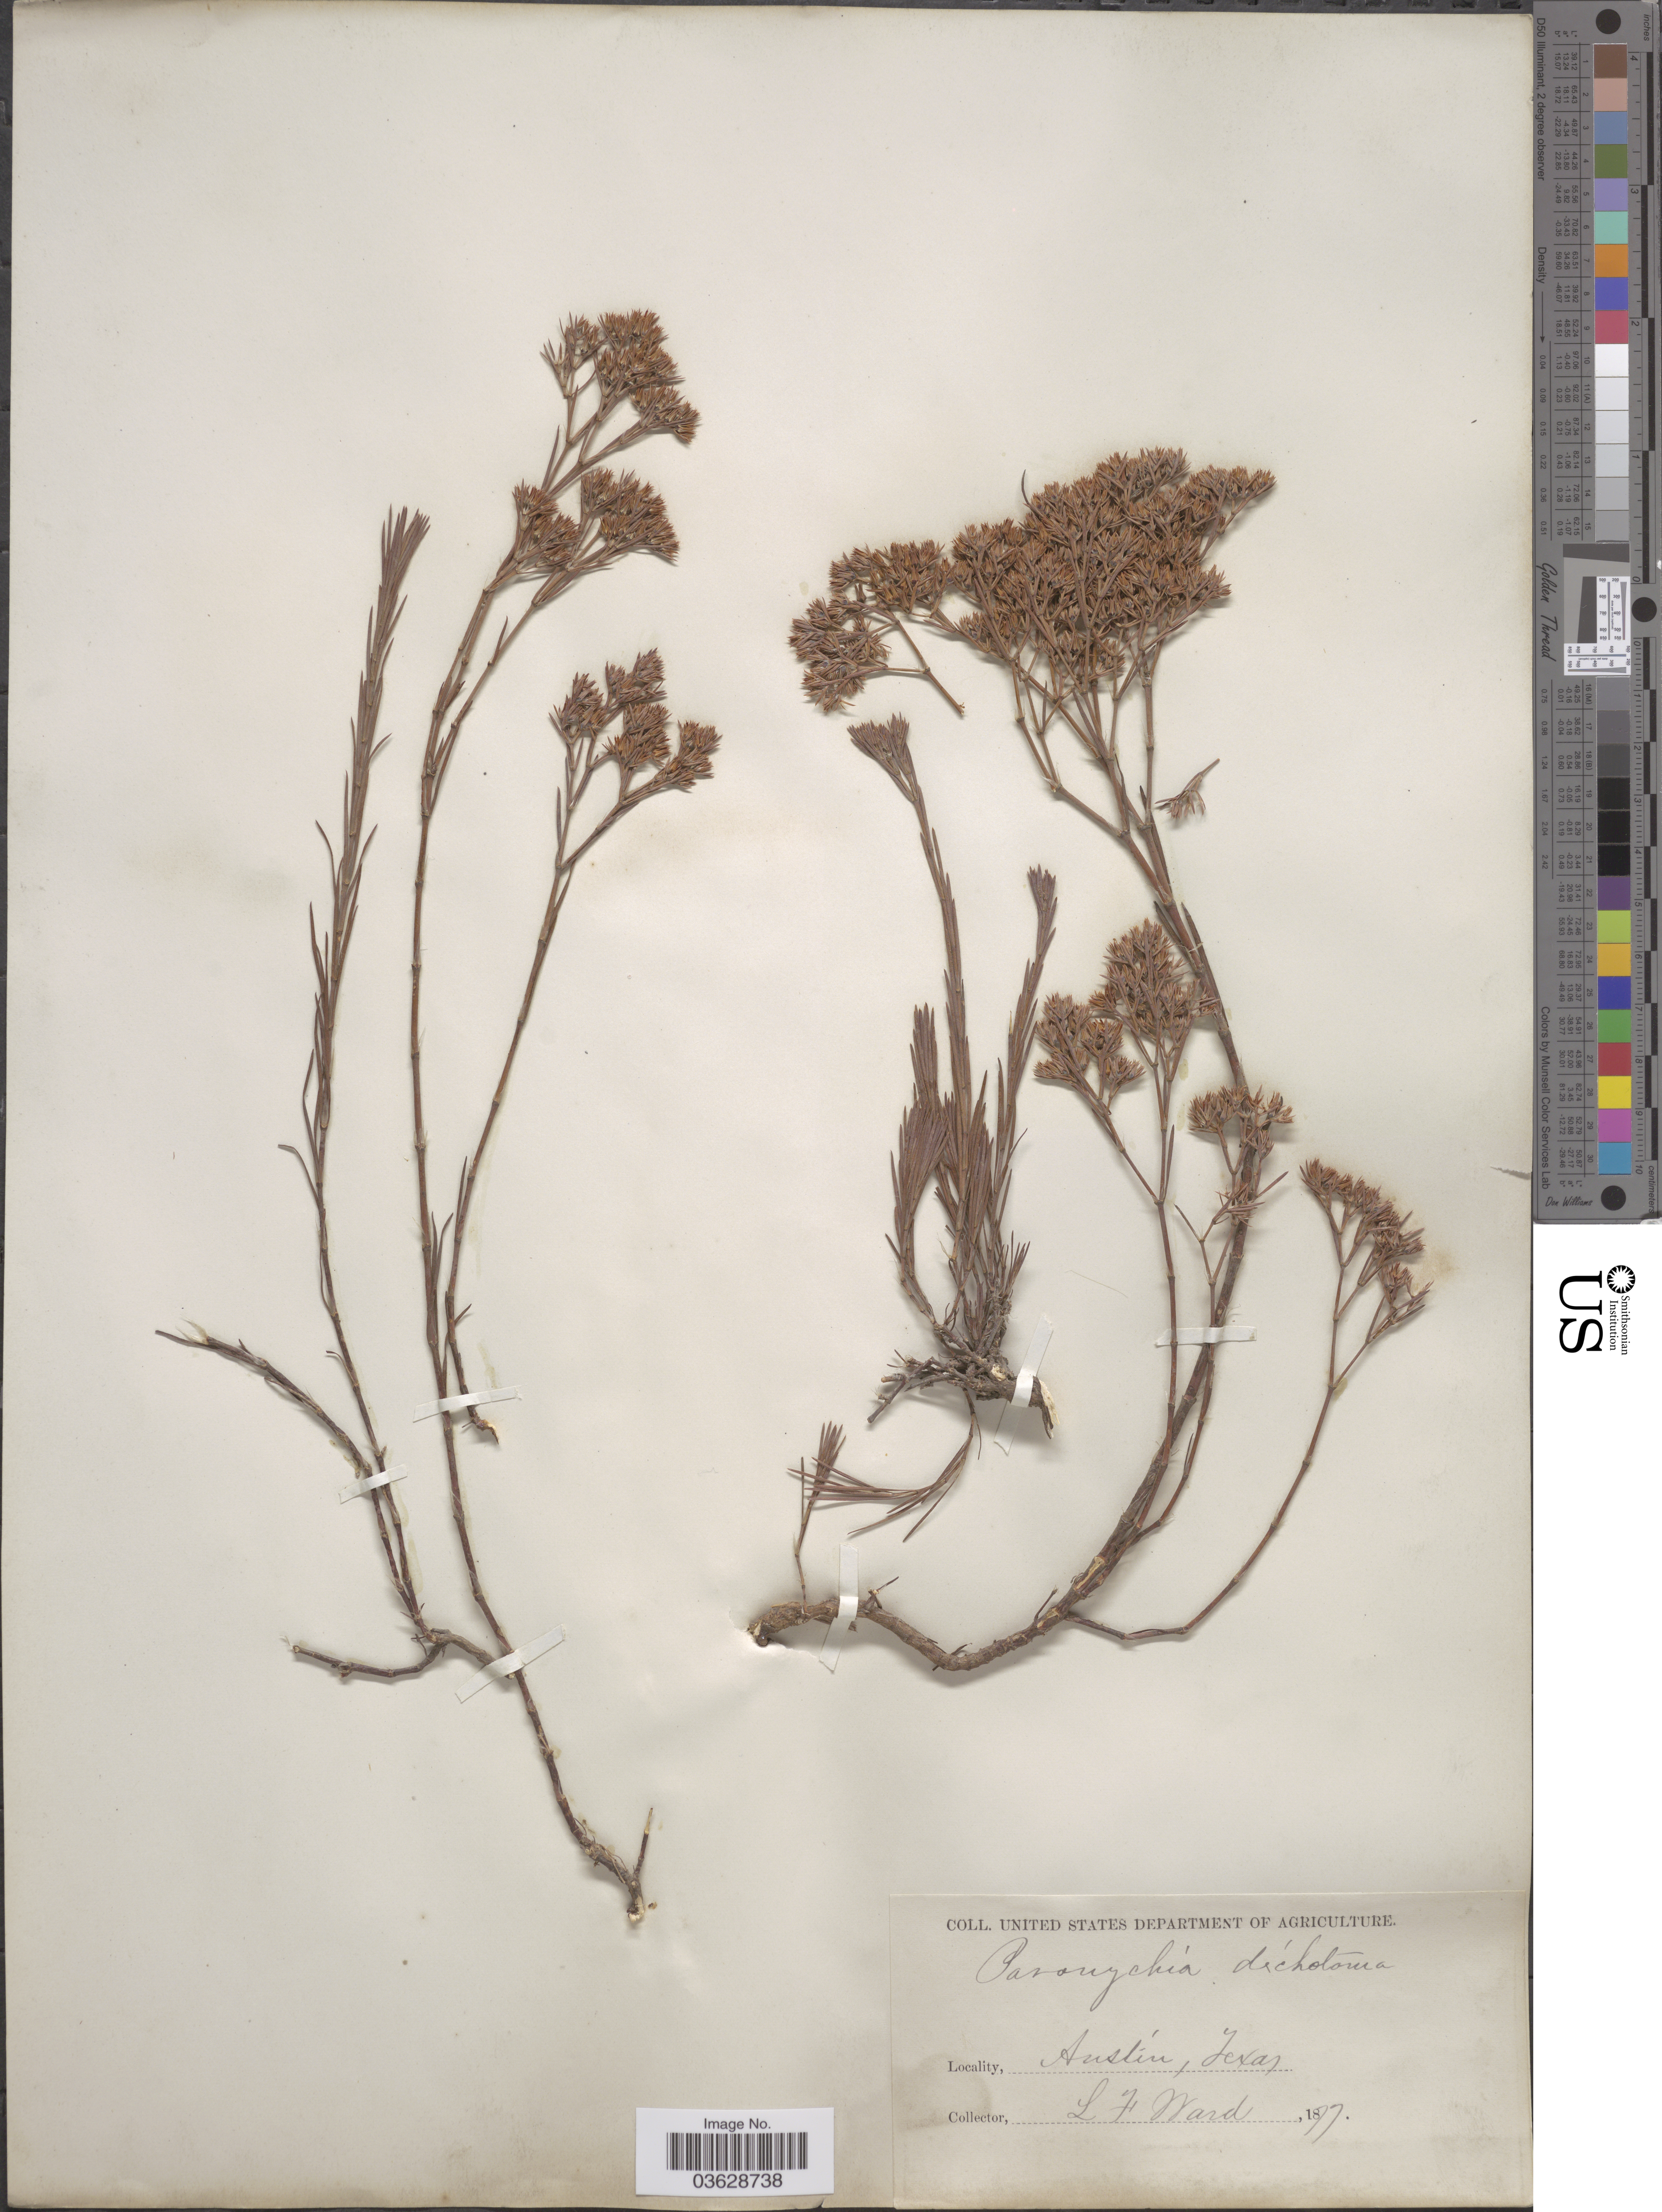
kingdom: Plantae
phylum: Tracheophyta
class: Magnoliopsida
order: Caryophyllales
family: Caryophyllaceae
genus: Paronychia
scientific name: Paronychia virginica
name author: Spreng.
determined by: Strong, Mark T., (BOT), Smithsonian Institution - National Museum of Natural History (UNITED STATES)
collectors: L. Ward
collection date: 1877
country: United States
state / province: Texas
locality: Austin.